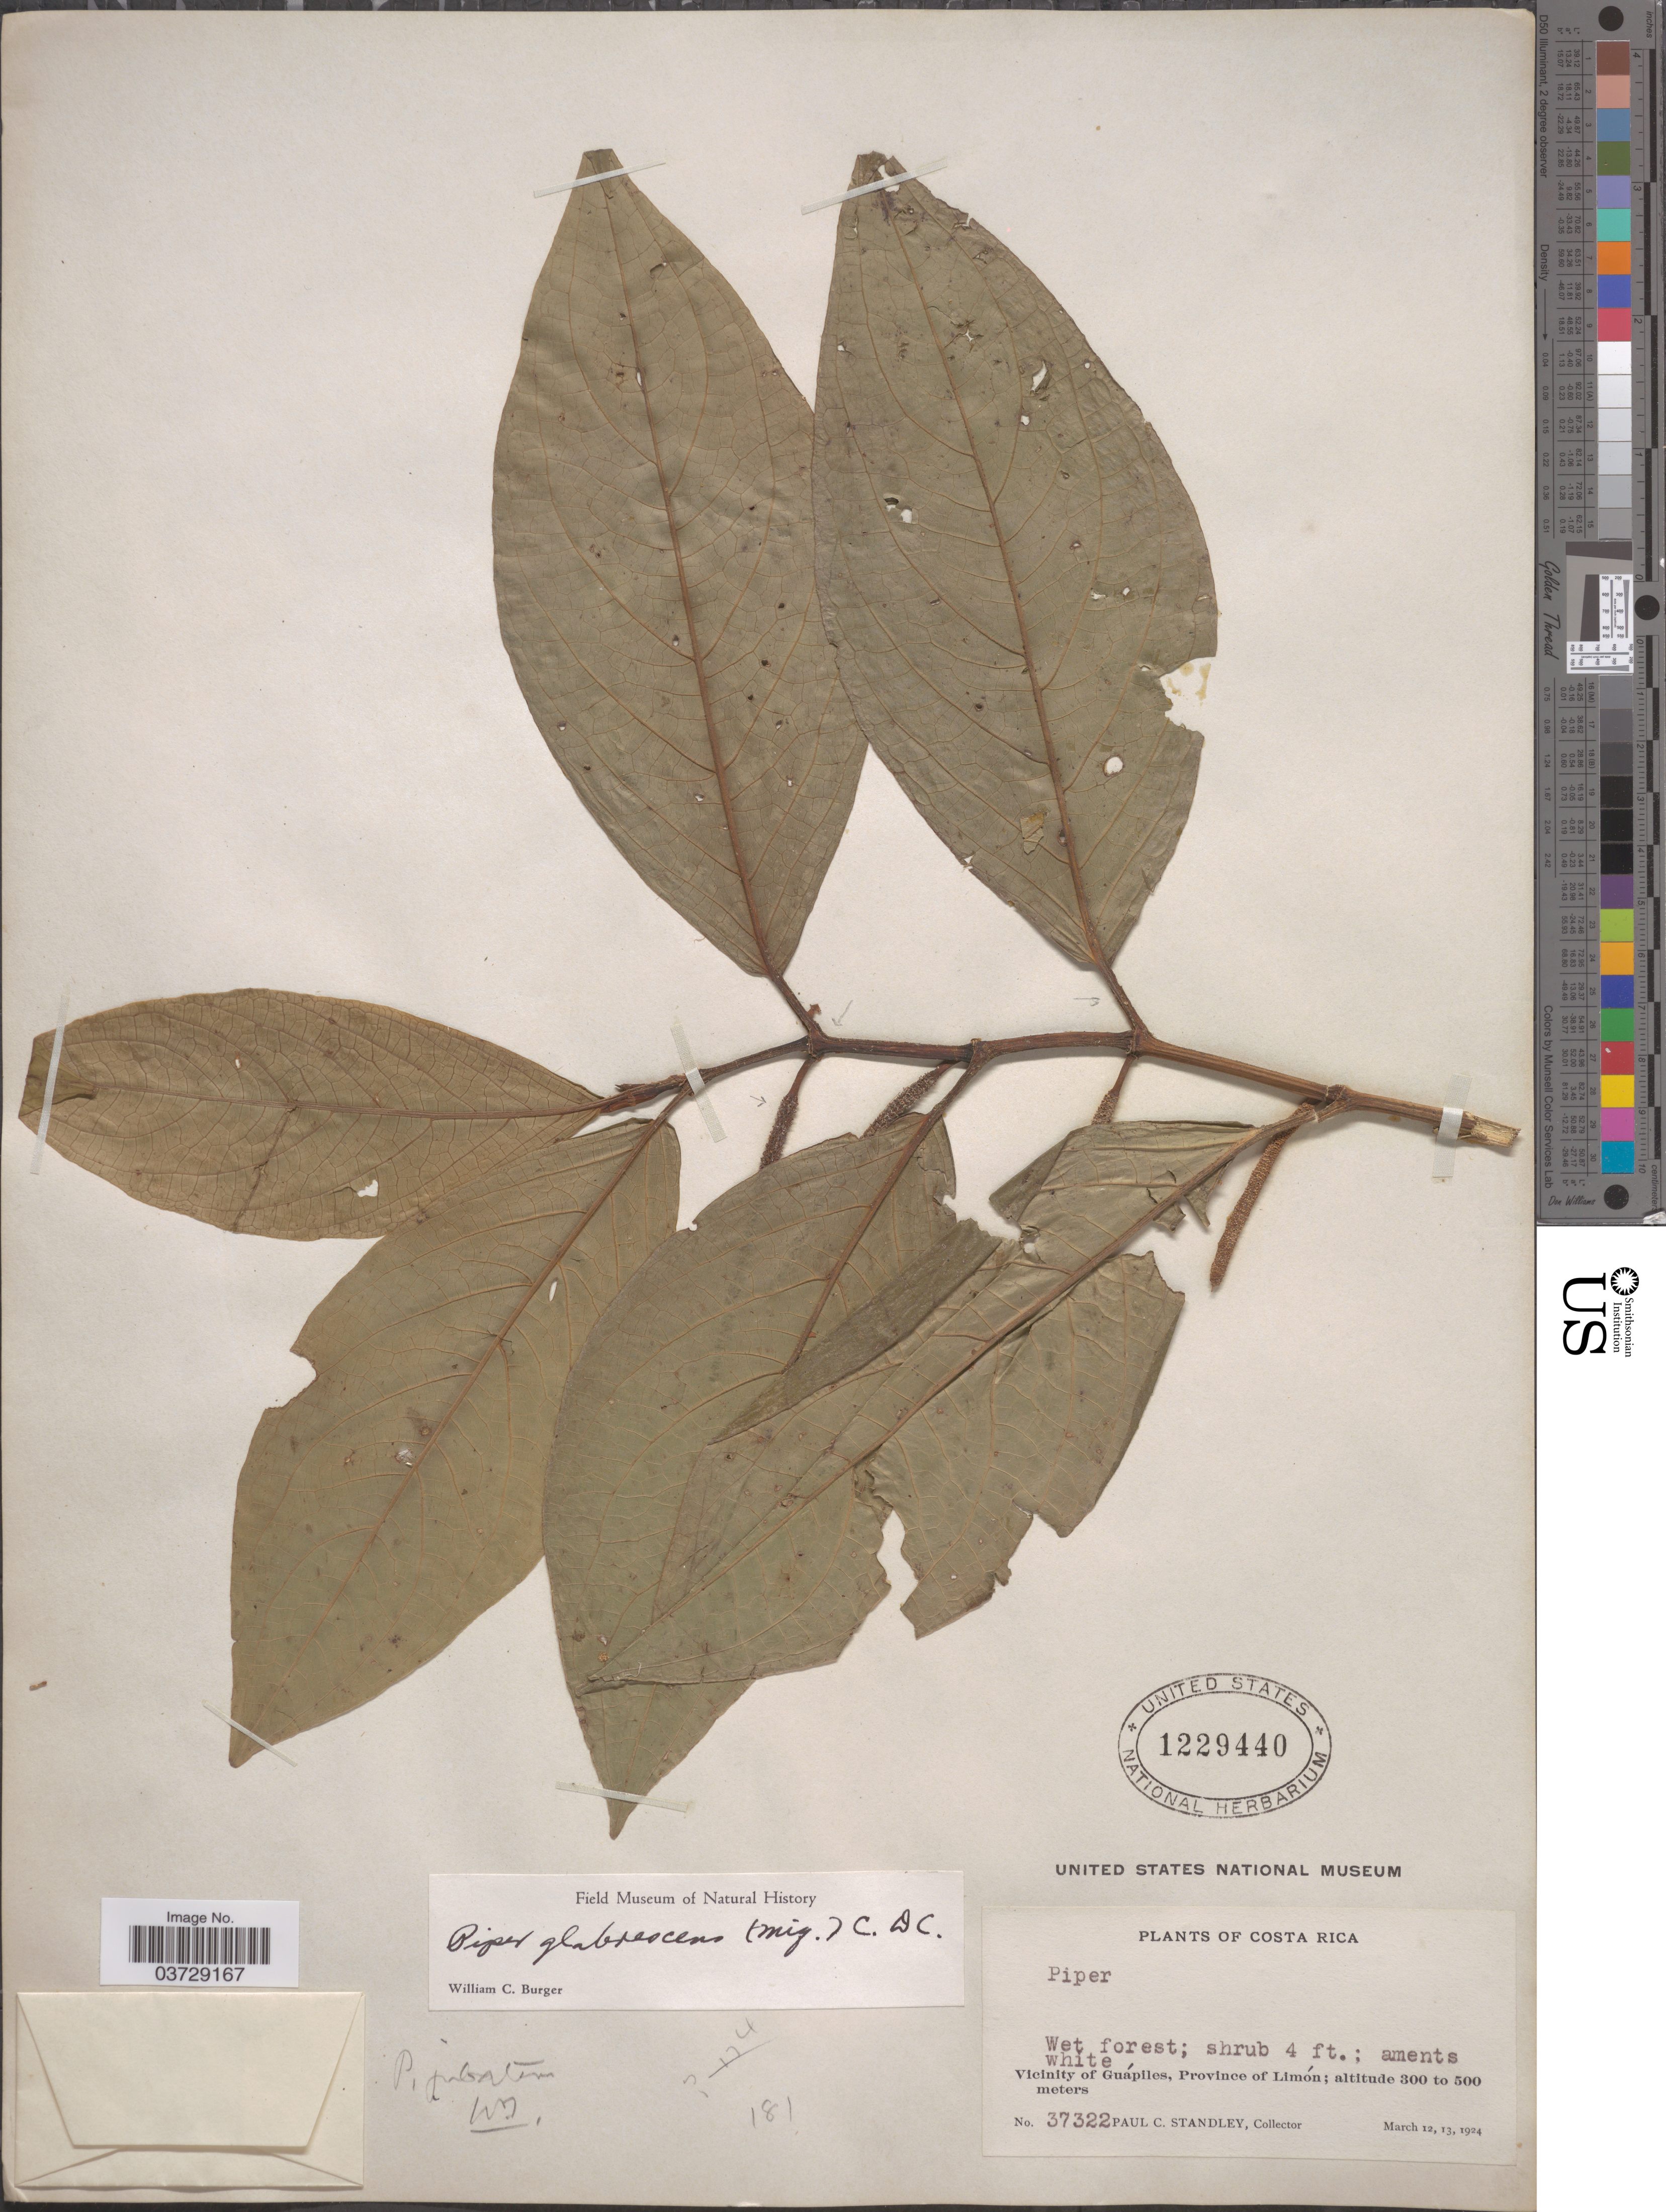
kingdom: Plantae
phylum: Tracheophyta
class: Magnoliopsida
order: Piperales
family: Piperaceae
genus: Piper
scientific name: Piper glabrescens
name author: (Miq.) C. DC.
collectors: P. C. Standley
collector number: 37322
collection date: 1924-03-12/1924-03-13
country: Costa Rica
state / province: Limón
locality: Vicinity of Guápiles.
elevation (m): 300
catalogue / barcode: US 1229440